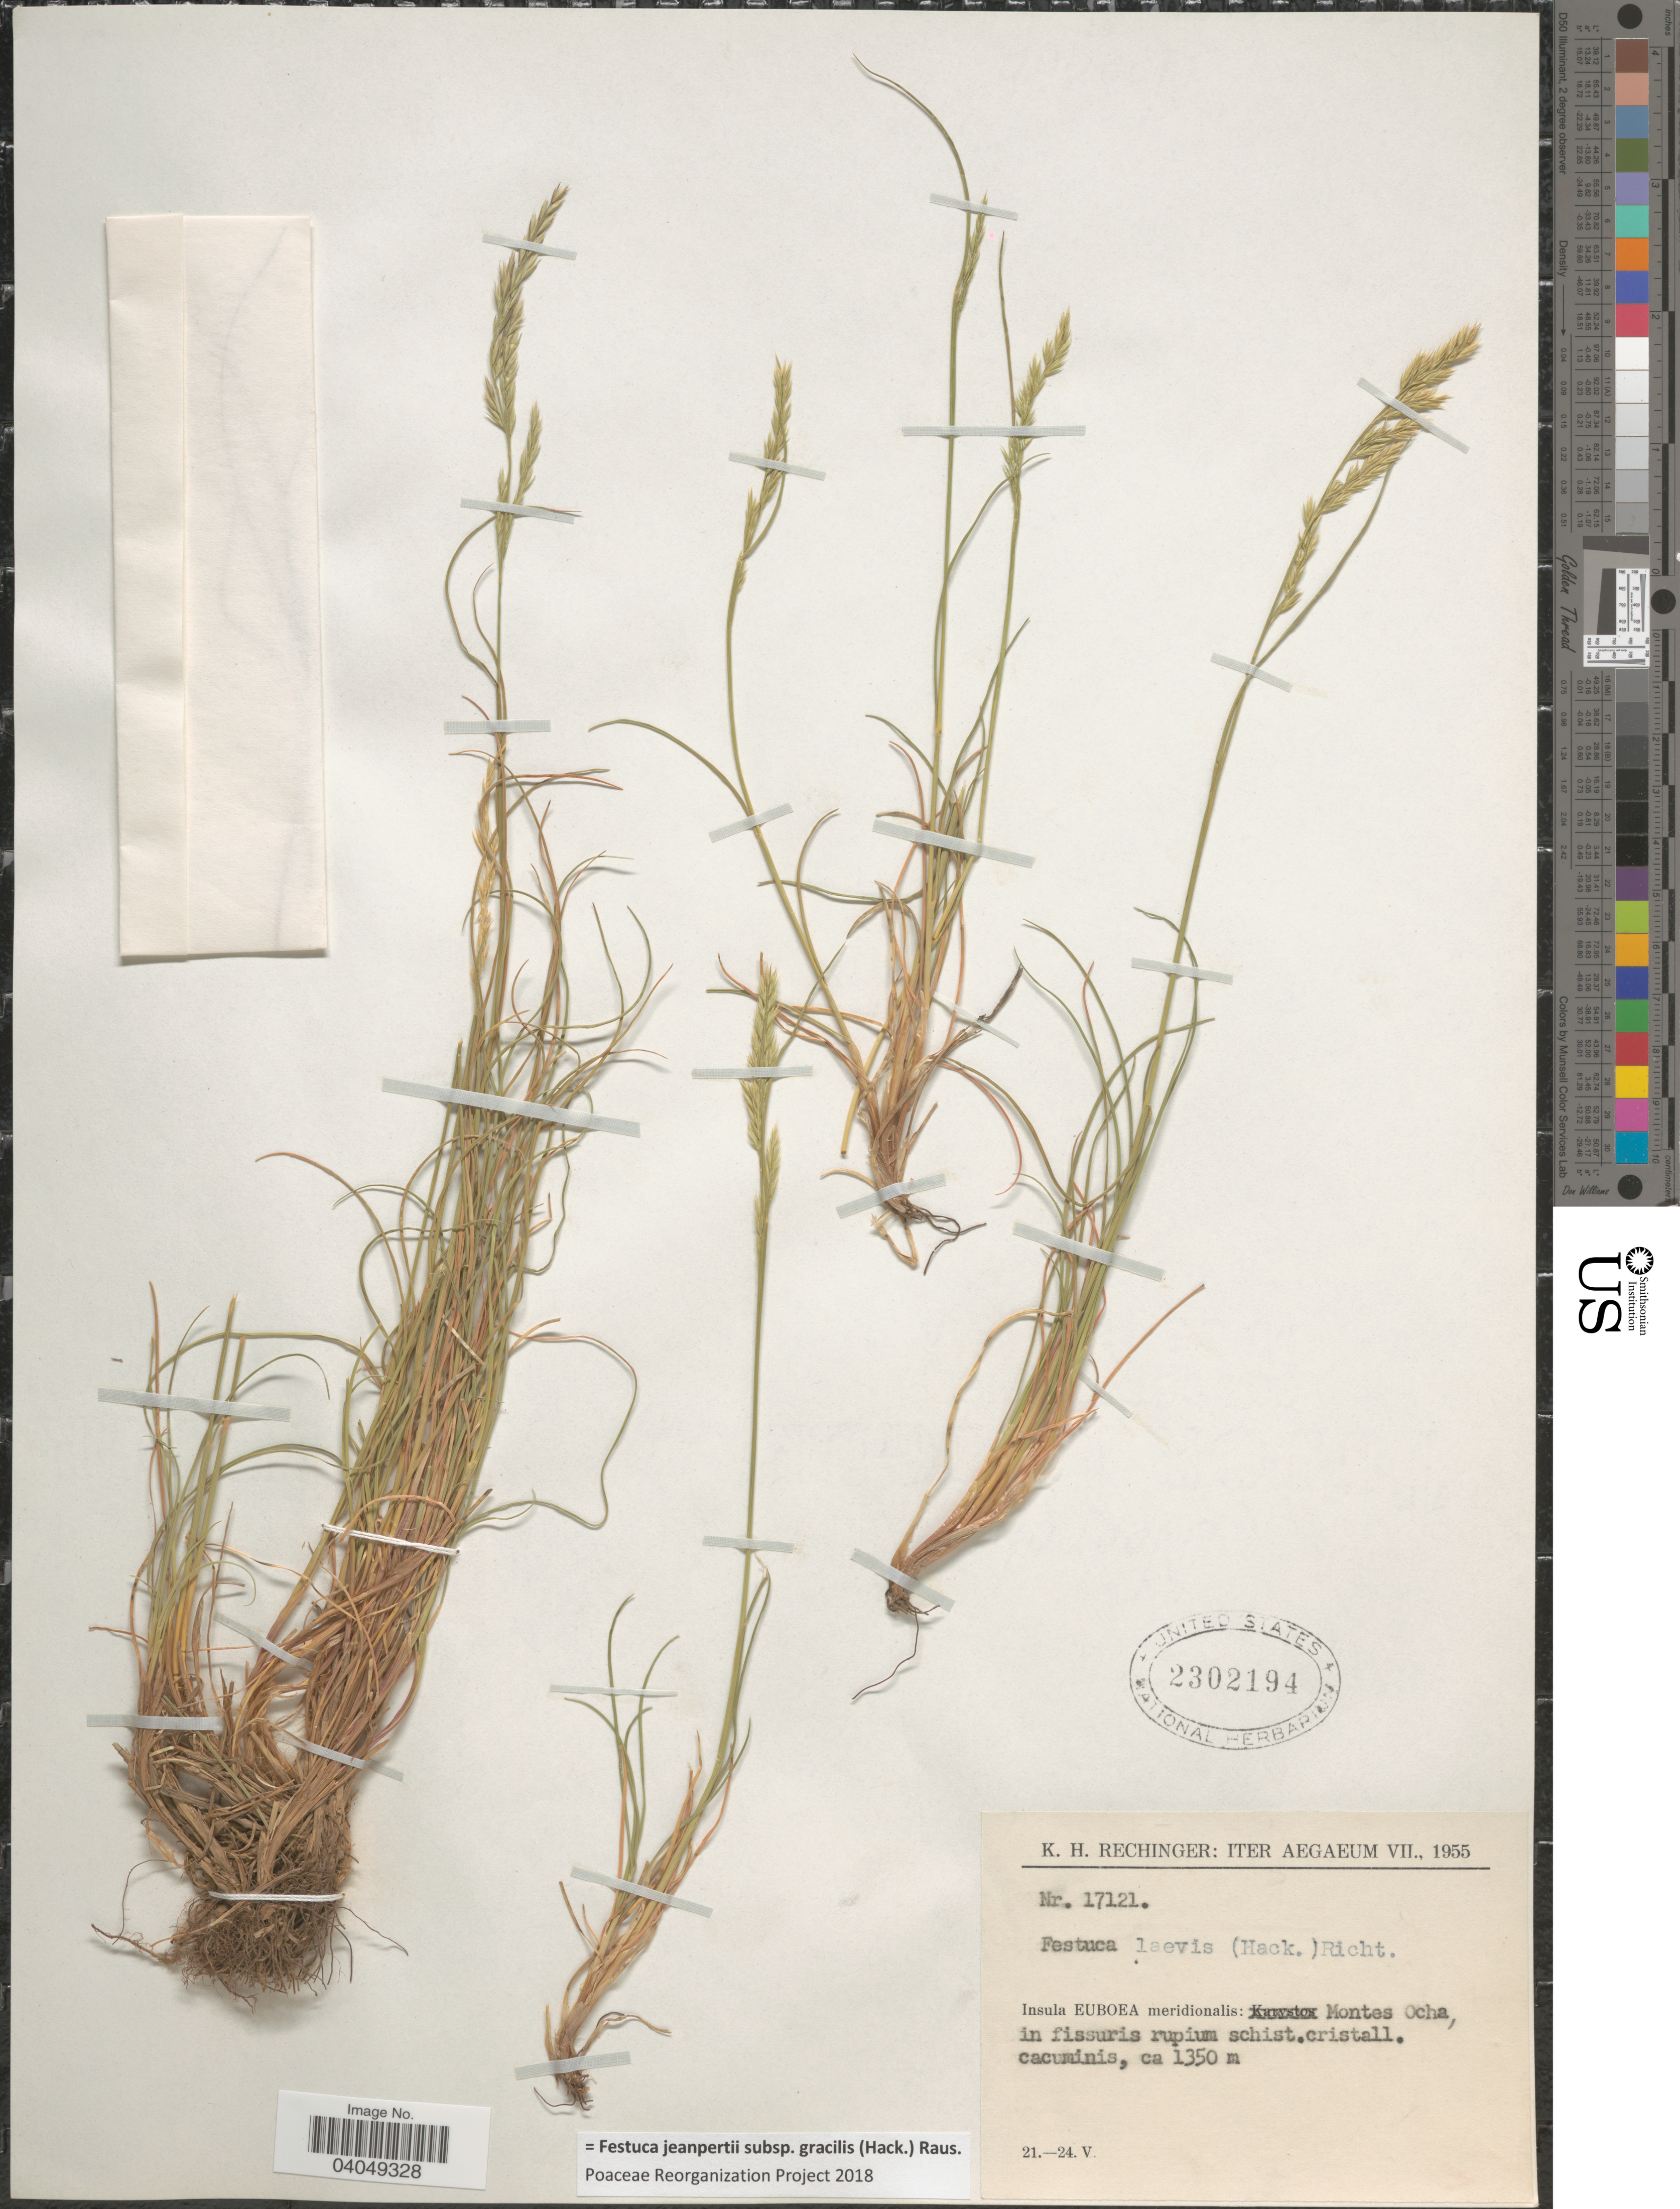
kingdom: Plantae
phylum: Tracheophyta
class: Liliopsida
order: Poales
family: Poaceae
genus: Festuca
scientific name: Festuca jeanpertii subsp. gracilis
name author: (Hack.) Raus.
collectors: K. H. Rechinger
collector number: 17121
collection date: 1955-05-21/1955-05-24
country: Greece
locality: Iter Aegaeum. Insula Euboea meridionalis: Montes Ocha.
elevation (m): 1350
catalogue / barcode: US 2302194